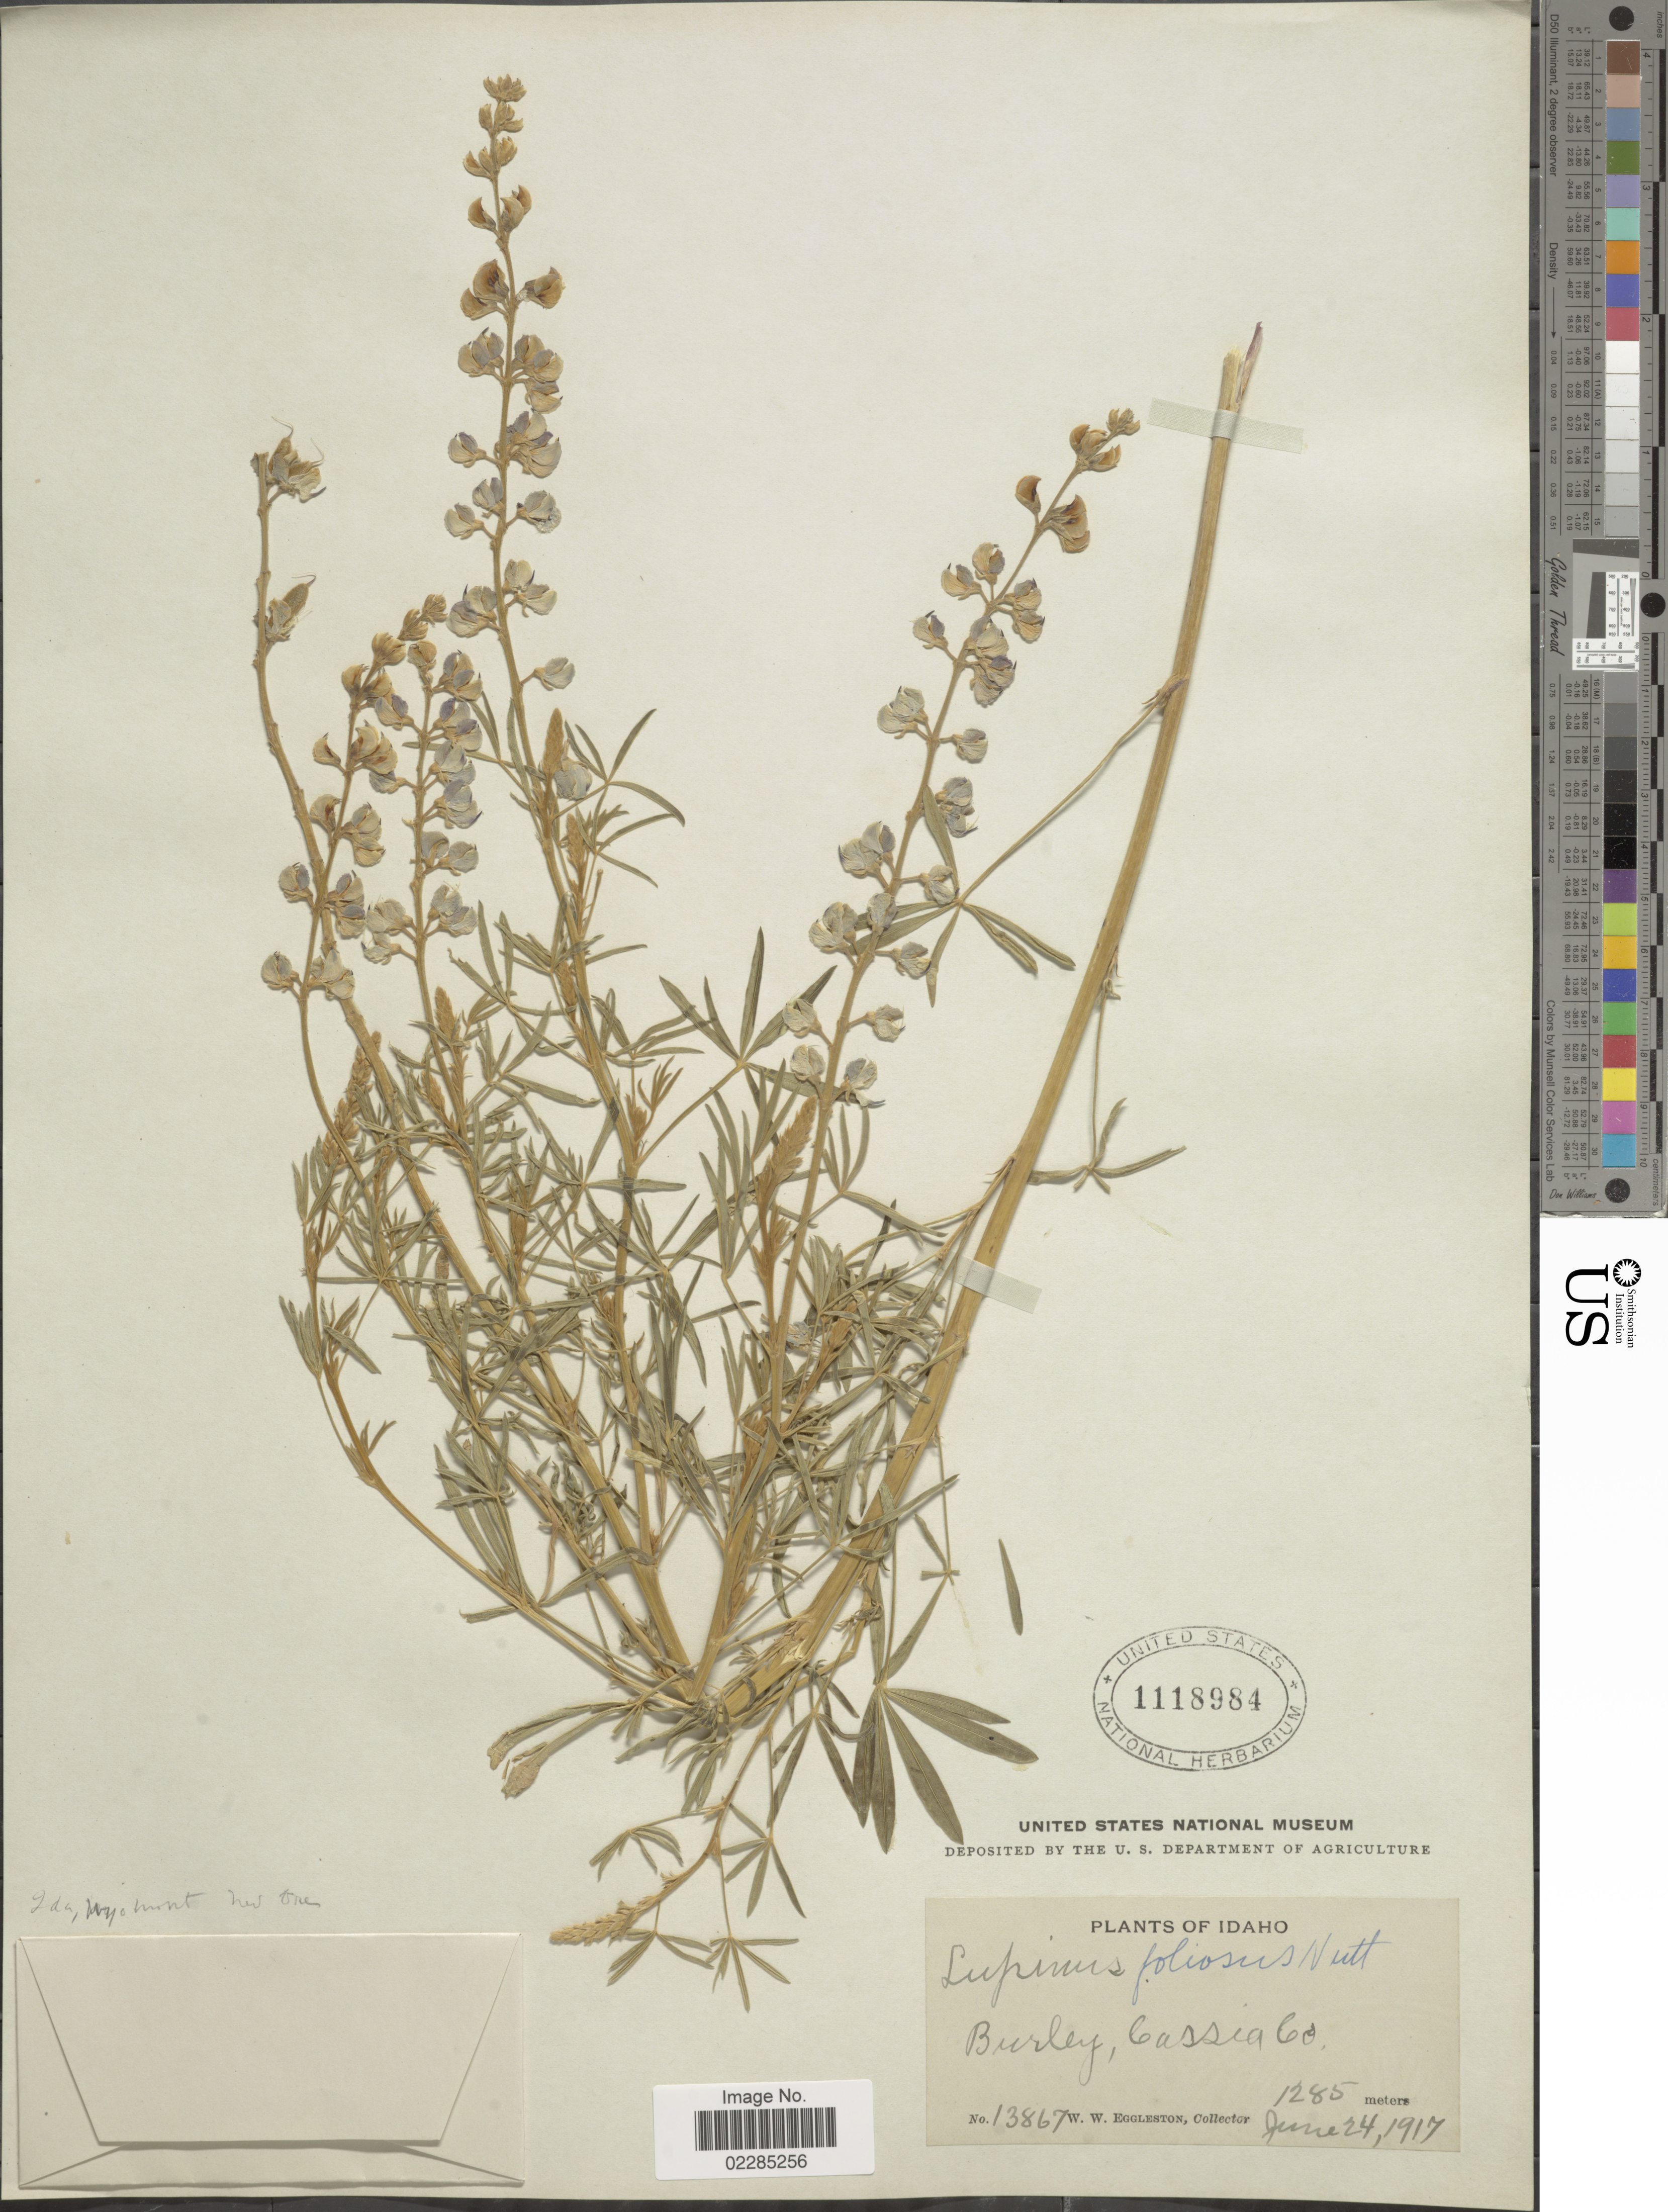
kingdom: Plantae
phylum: Tracheophyta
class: Magnoliopsida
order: Fabales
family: Fabaceae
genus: Lupinus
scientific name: Lupinus foliosus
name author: Hook.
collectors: W. W. Eggleston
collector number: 13867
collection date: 1917-06-24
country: United States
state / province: Idaho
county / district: Cassia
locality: Burley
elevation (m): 1285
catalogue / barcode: US 1118984